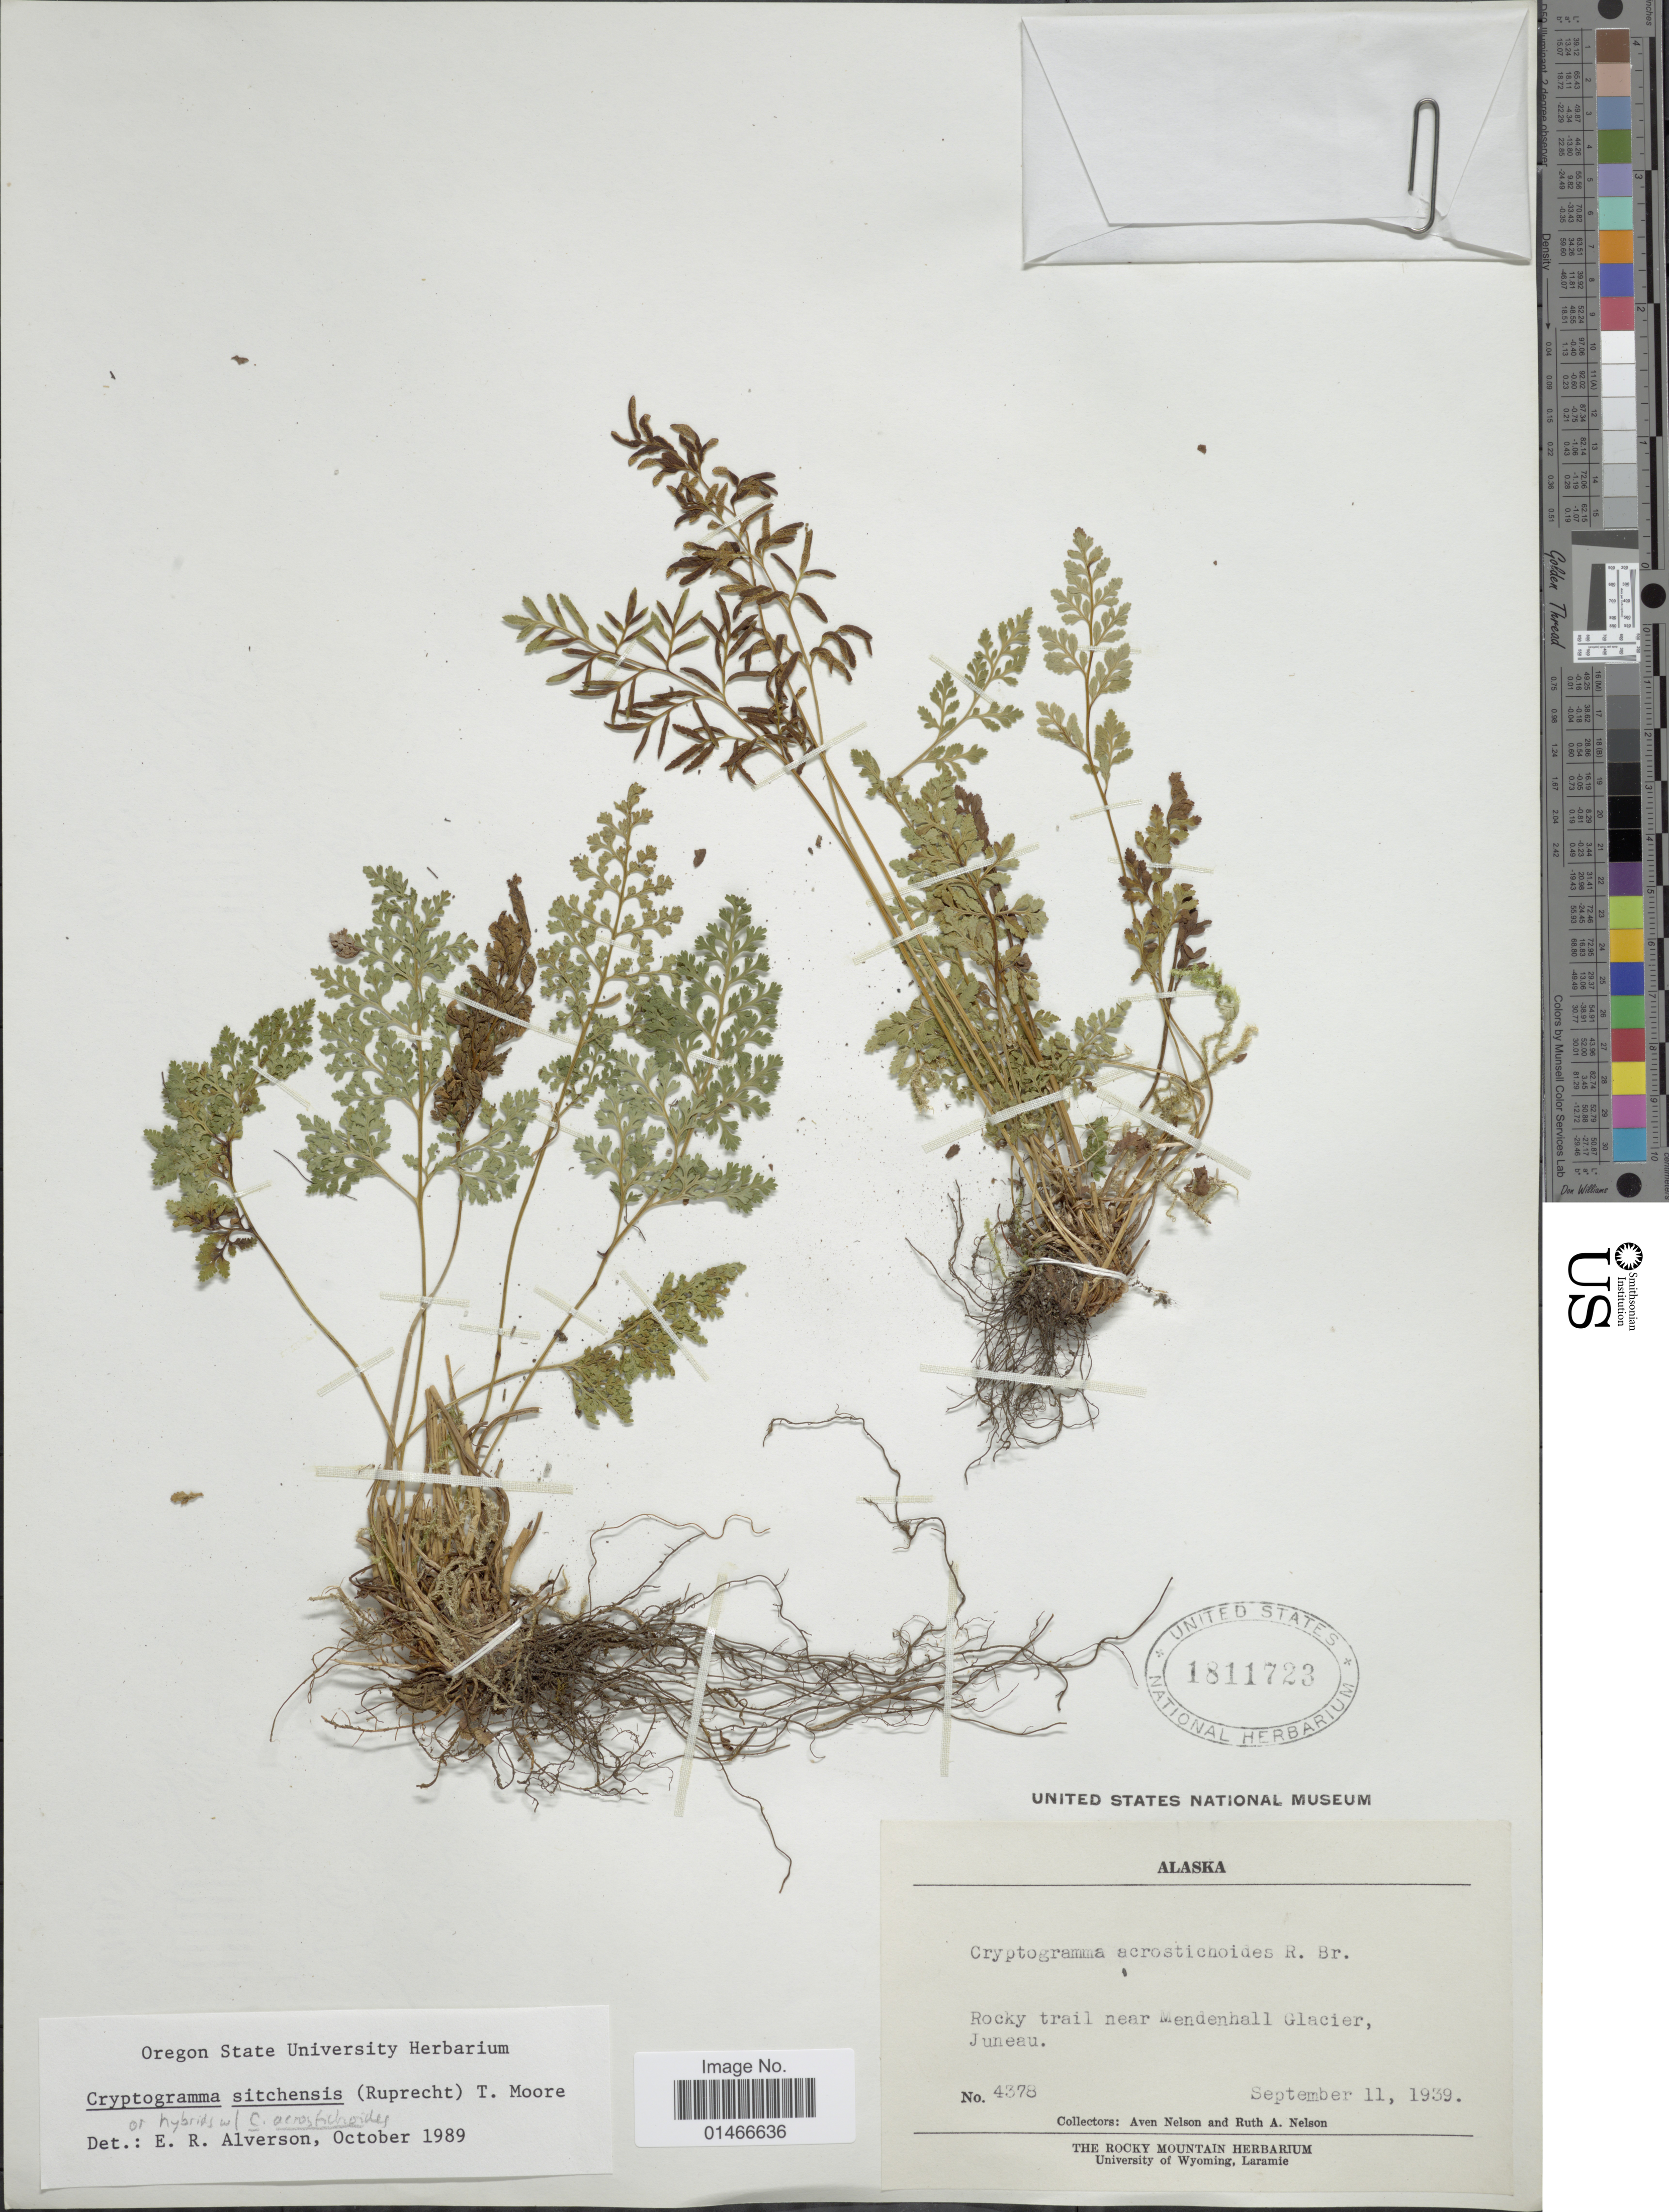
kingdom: Plantae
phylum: Tracheophyta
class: Polypodiopsida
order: Polypodiales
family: Pteridaceae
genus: Cryptogramma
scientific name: Cryptogramma sitchensis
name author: (Rupr.) T. Moore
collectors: A. Nelson & R. A. Nelson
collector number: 4378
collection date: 1939-09-11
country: United States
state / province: Alaska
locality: Rocky trail near Mendenhall Glacier, Juneau.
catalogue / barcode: US 1811723